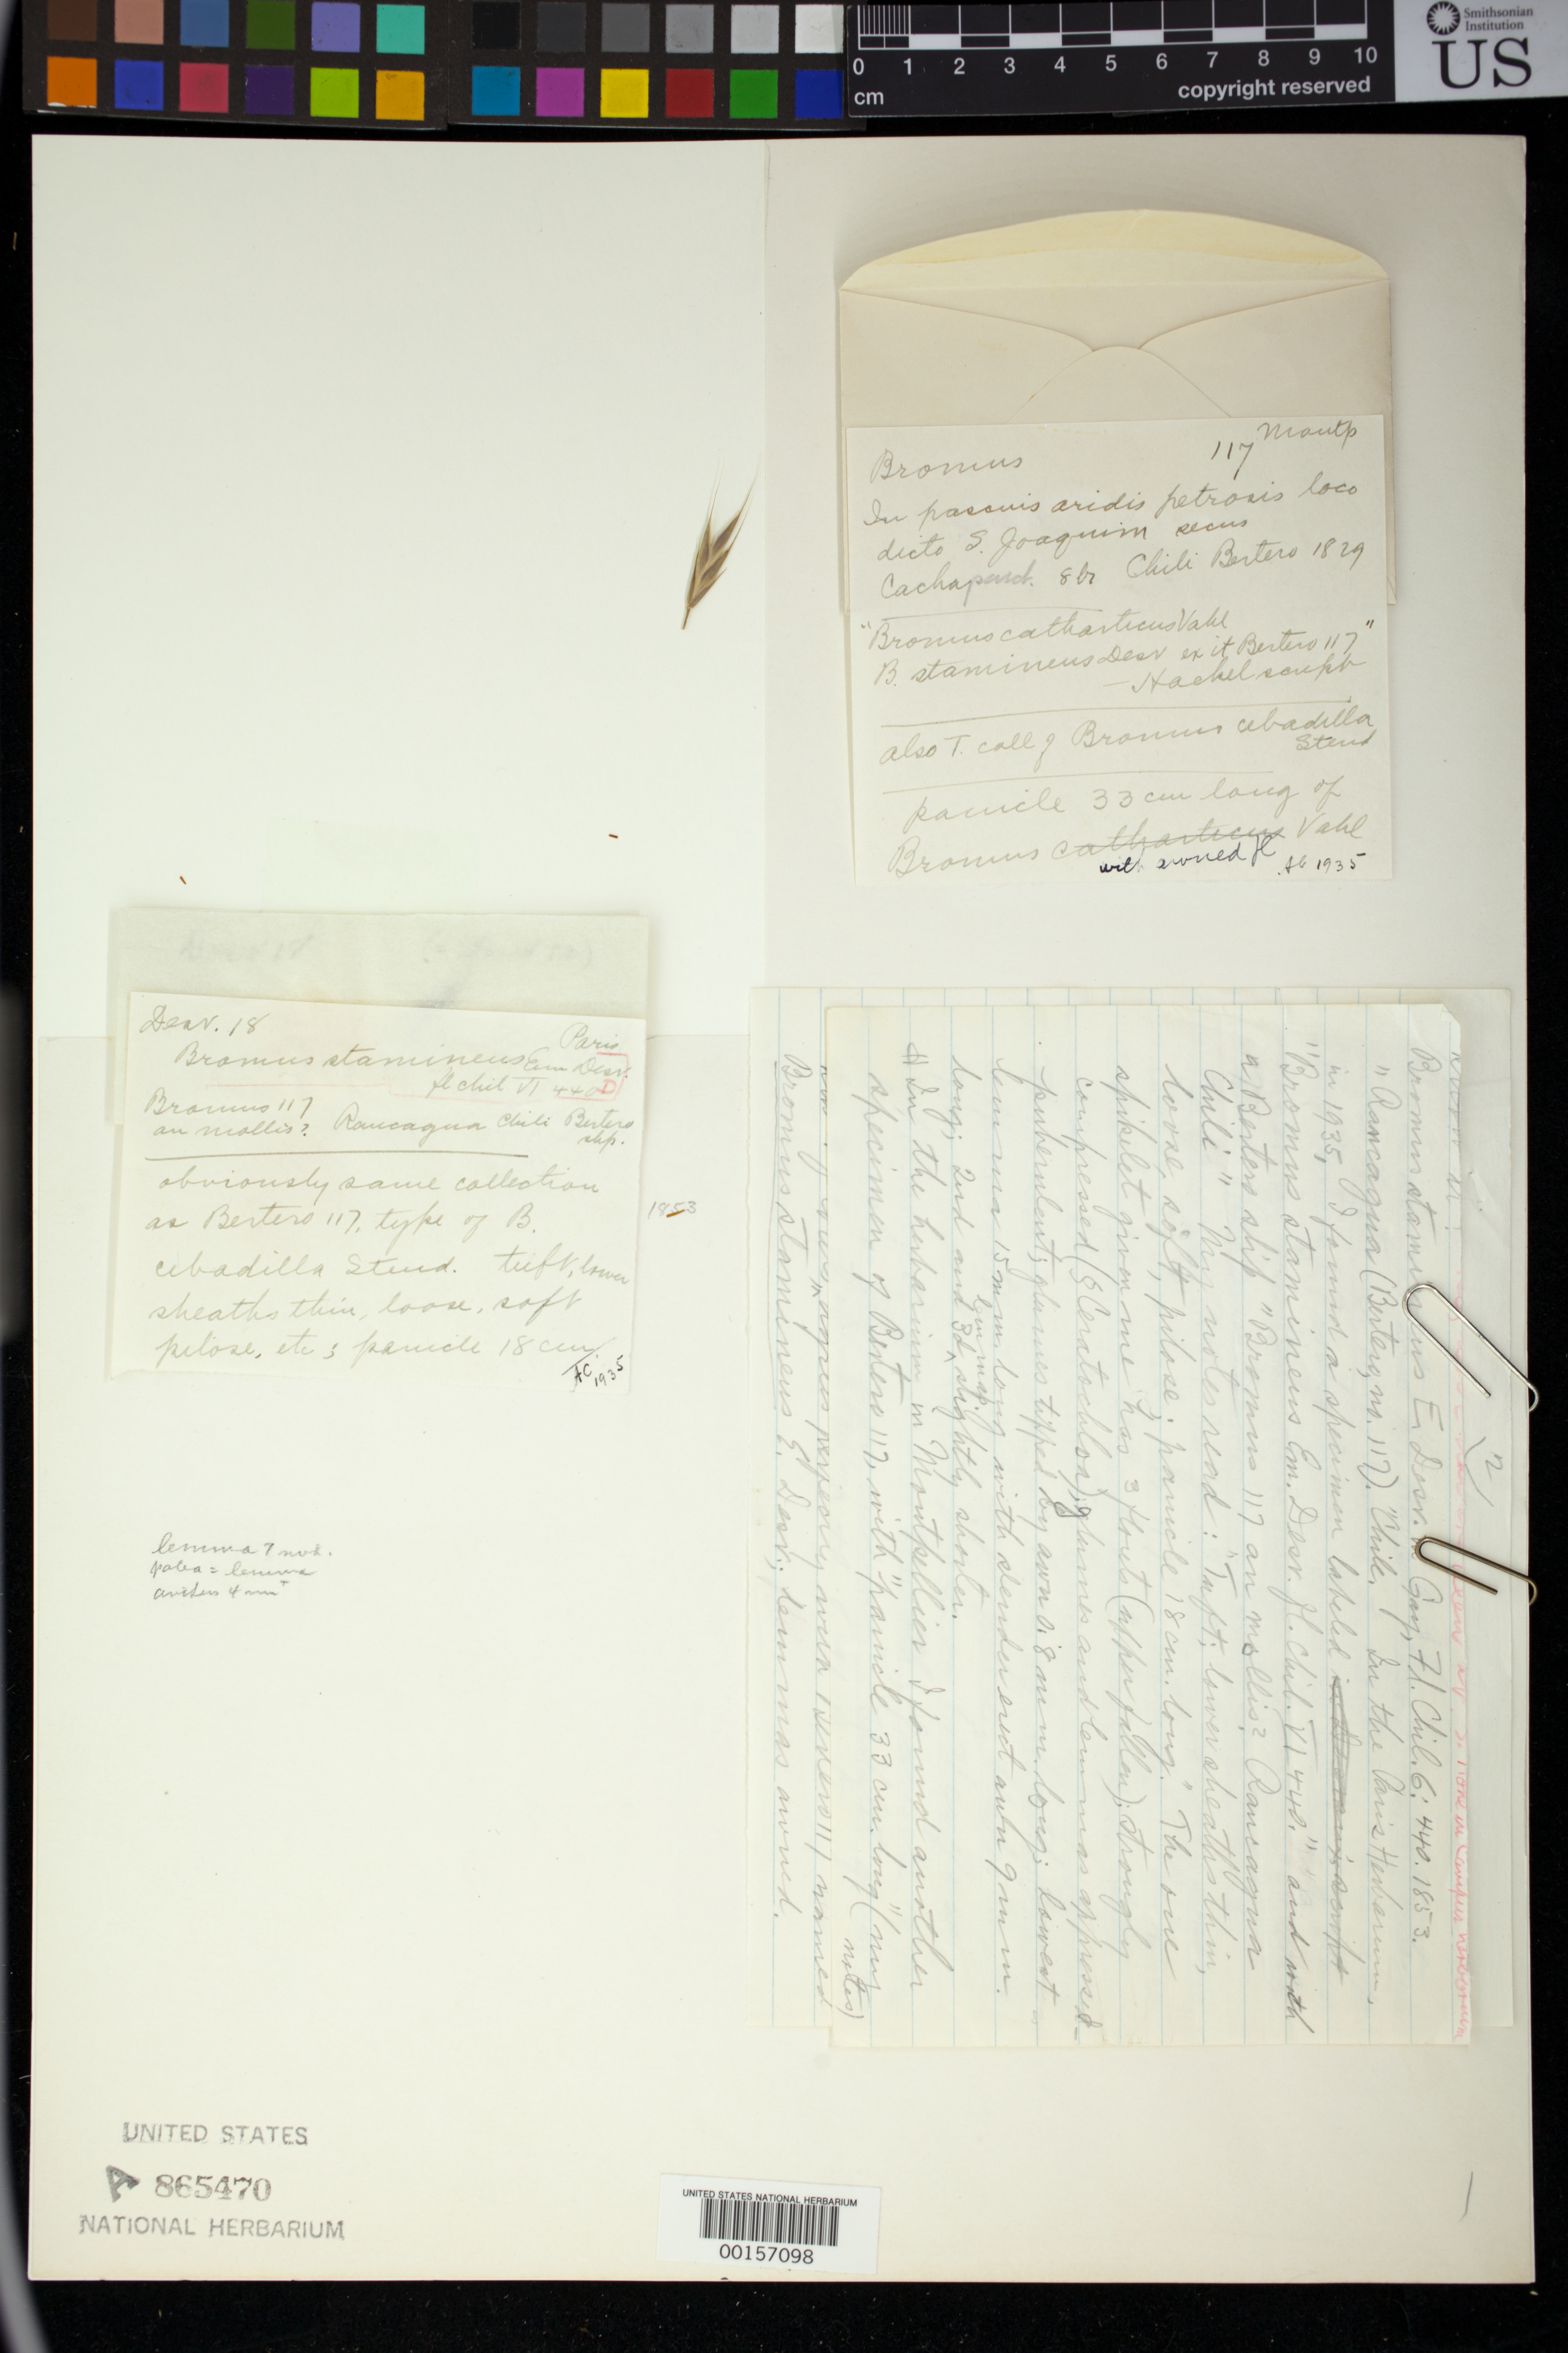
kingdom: Plantae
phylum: Tracheophyta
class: Liliopsida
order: Poales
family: Poaceae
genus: Bromus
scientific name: Bromus stamineus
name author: É. Desv. in Gay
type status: Type Collection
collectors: C. L. G. Bertero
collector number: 117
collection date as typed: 1829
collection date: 1829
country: Chile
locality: Rancagua.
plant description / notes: Fragmentary material of type specimen ex herb. Paris. Contains infl. fragments. From Paris.; Bromus stamineus E. Desv. & B. cebadilla Steud. (both published 1854) are based on the same type collection; unclear which has nomenclatural priority.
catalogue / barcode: US 865470A